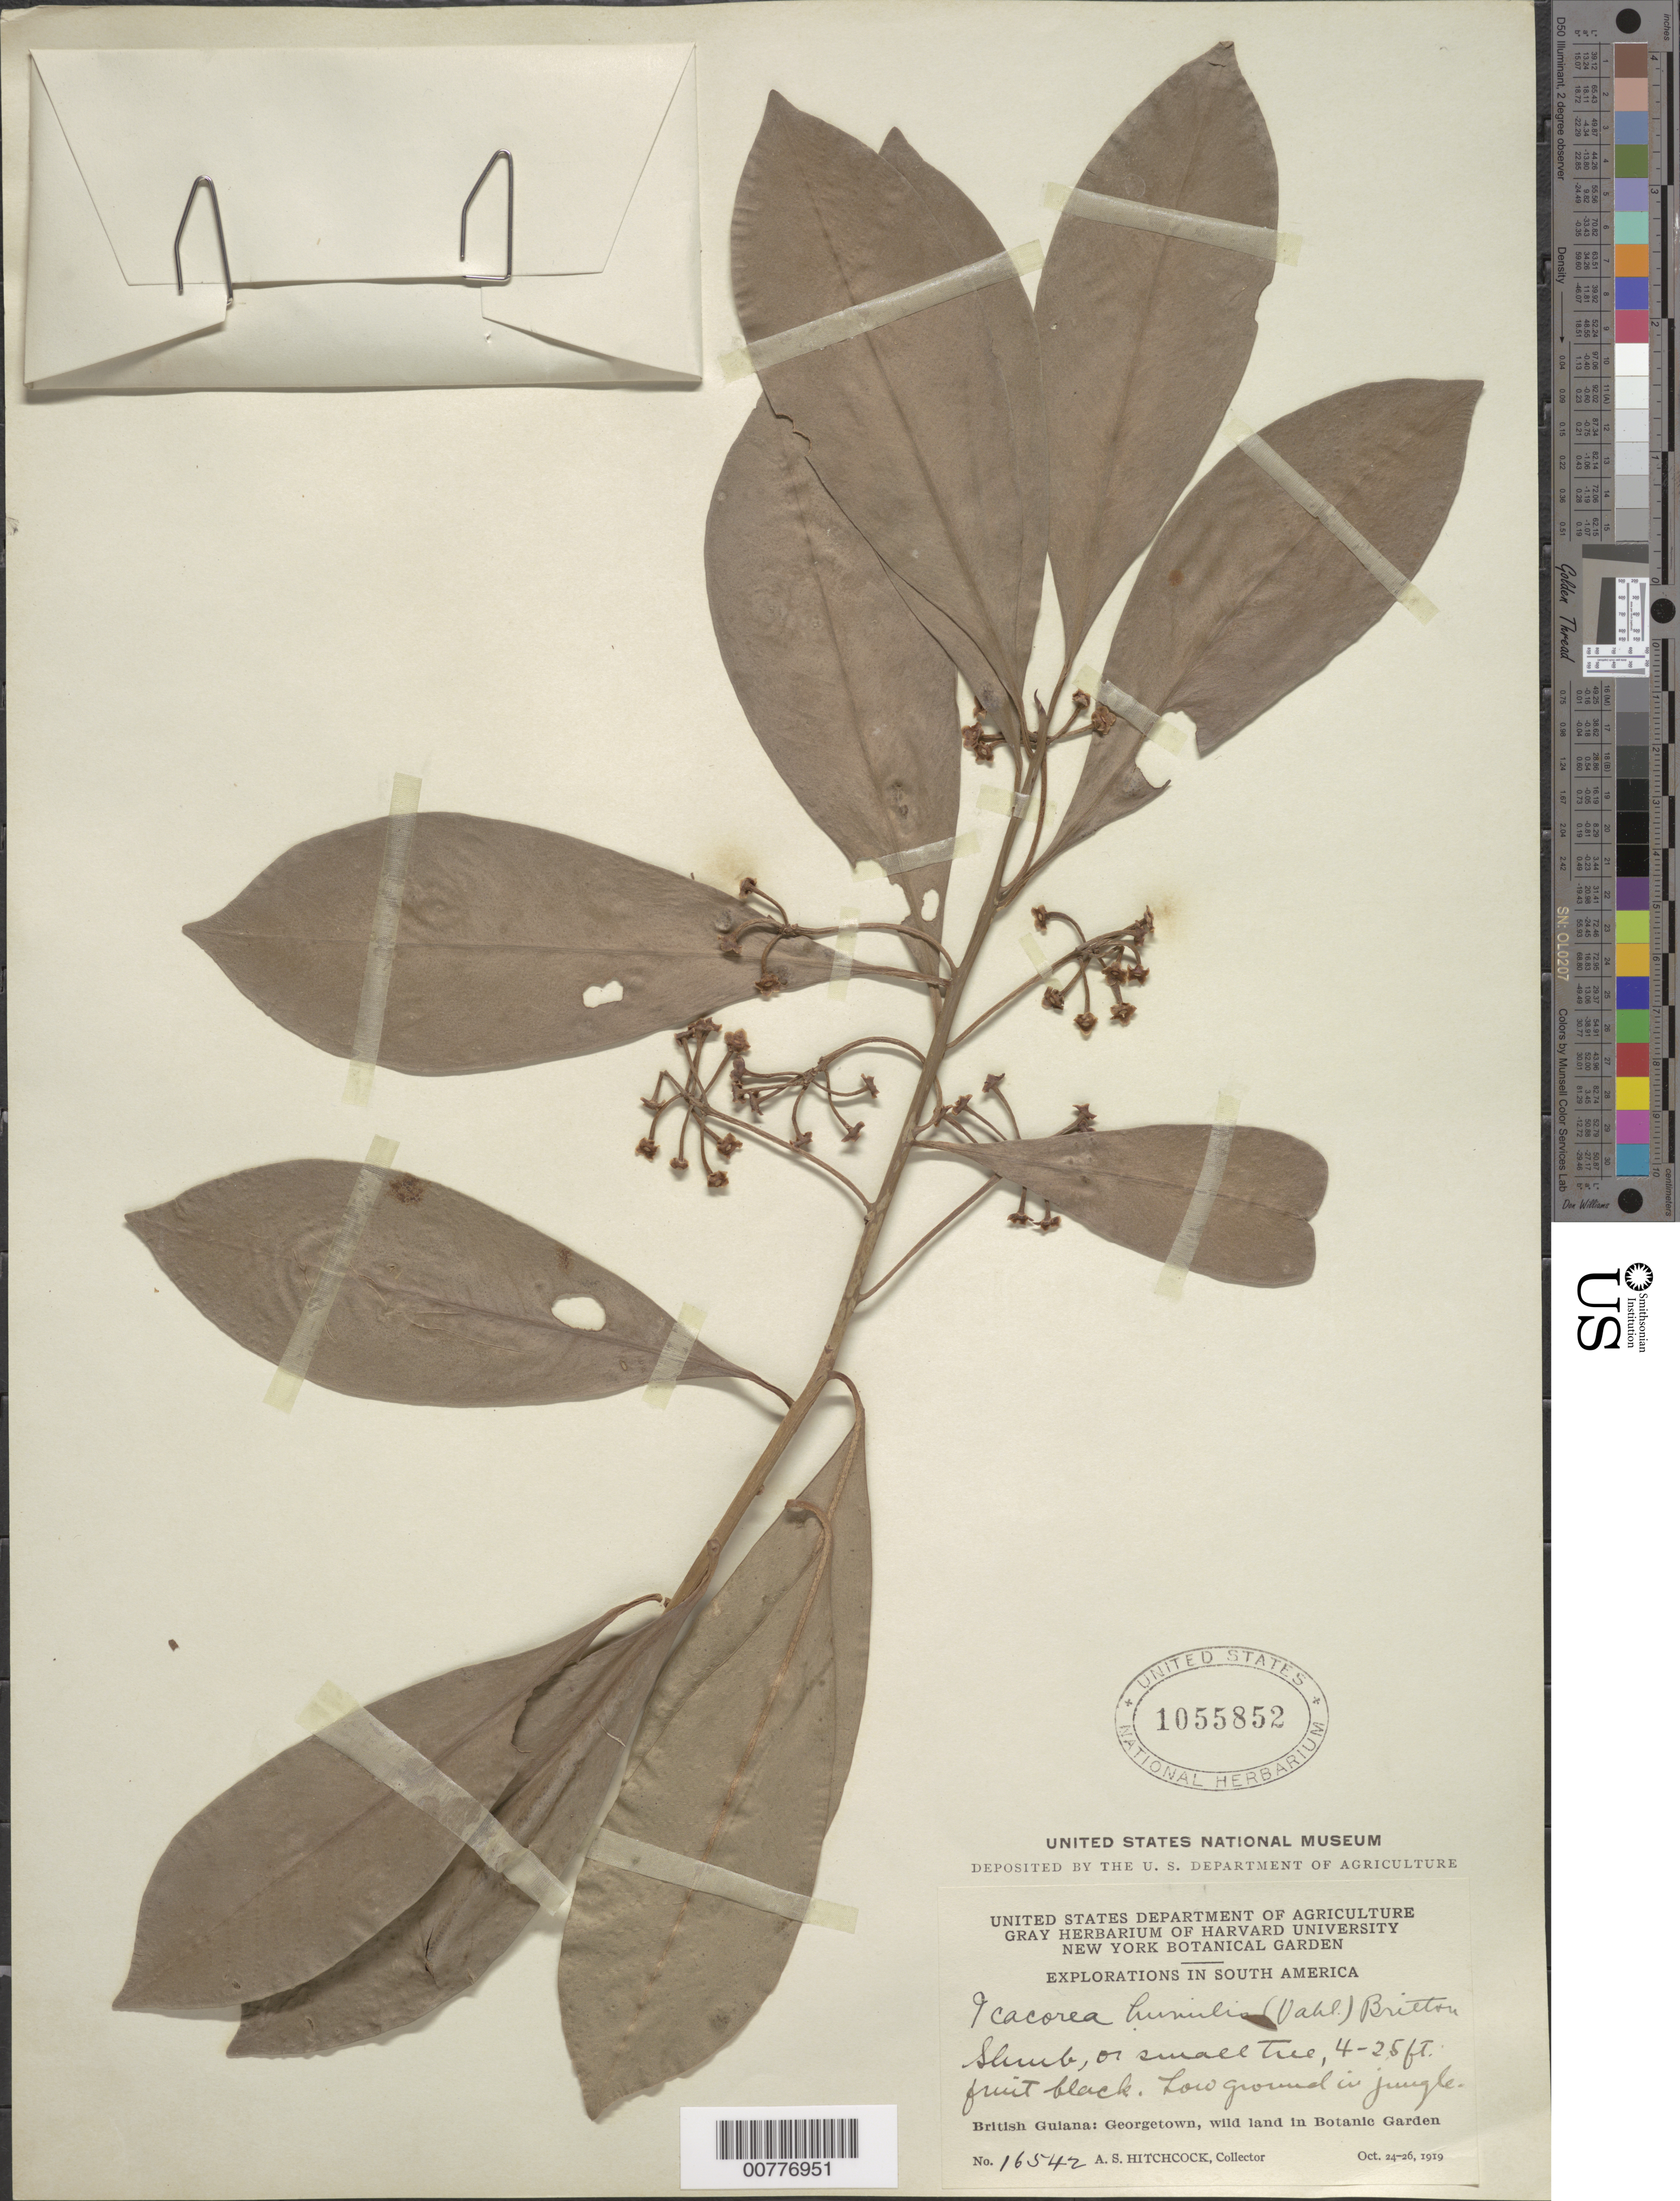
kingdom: Plantae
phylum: Tracheophyta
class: Magnoliopsida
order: Ericales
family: Primulaceae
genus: Ardisia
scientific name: Ardisia humilis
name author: Vahl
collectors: A. S. Hitchcock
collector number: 16542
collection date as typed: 24-Oct-19 to 26-Oct-19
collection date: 1919-10-24/1919-10-26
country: Guyana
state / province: Demerara-Mahaica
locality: Georgetown, wild land in Botanic Garden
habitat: Wild land in botanic garden, low ground in jungle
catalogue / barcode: US 1055852